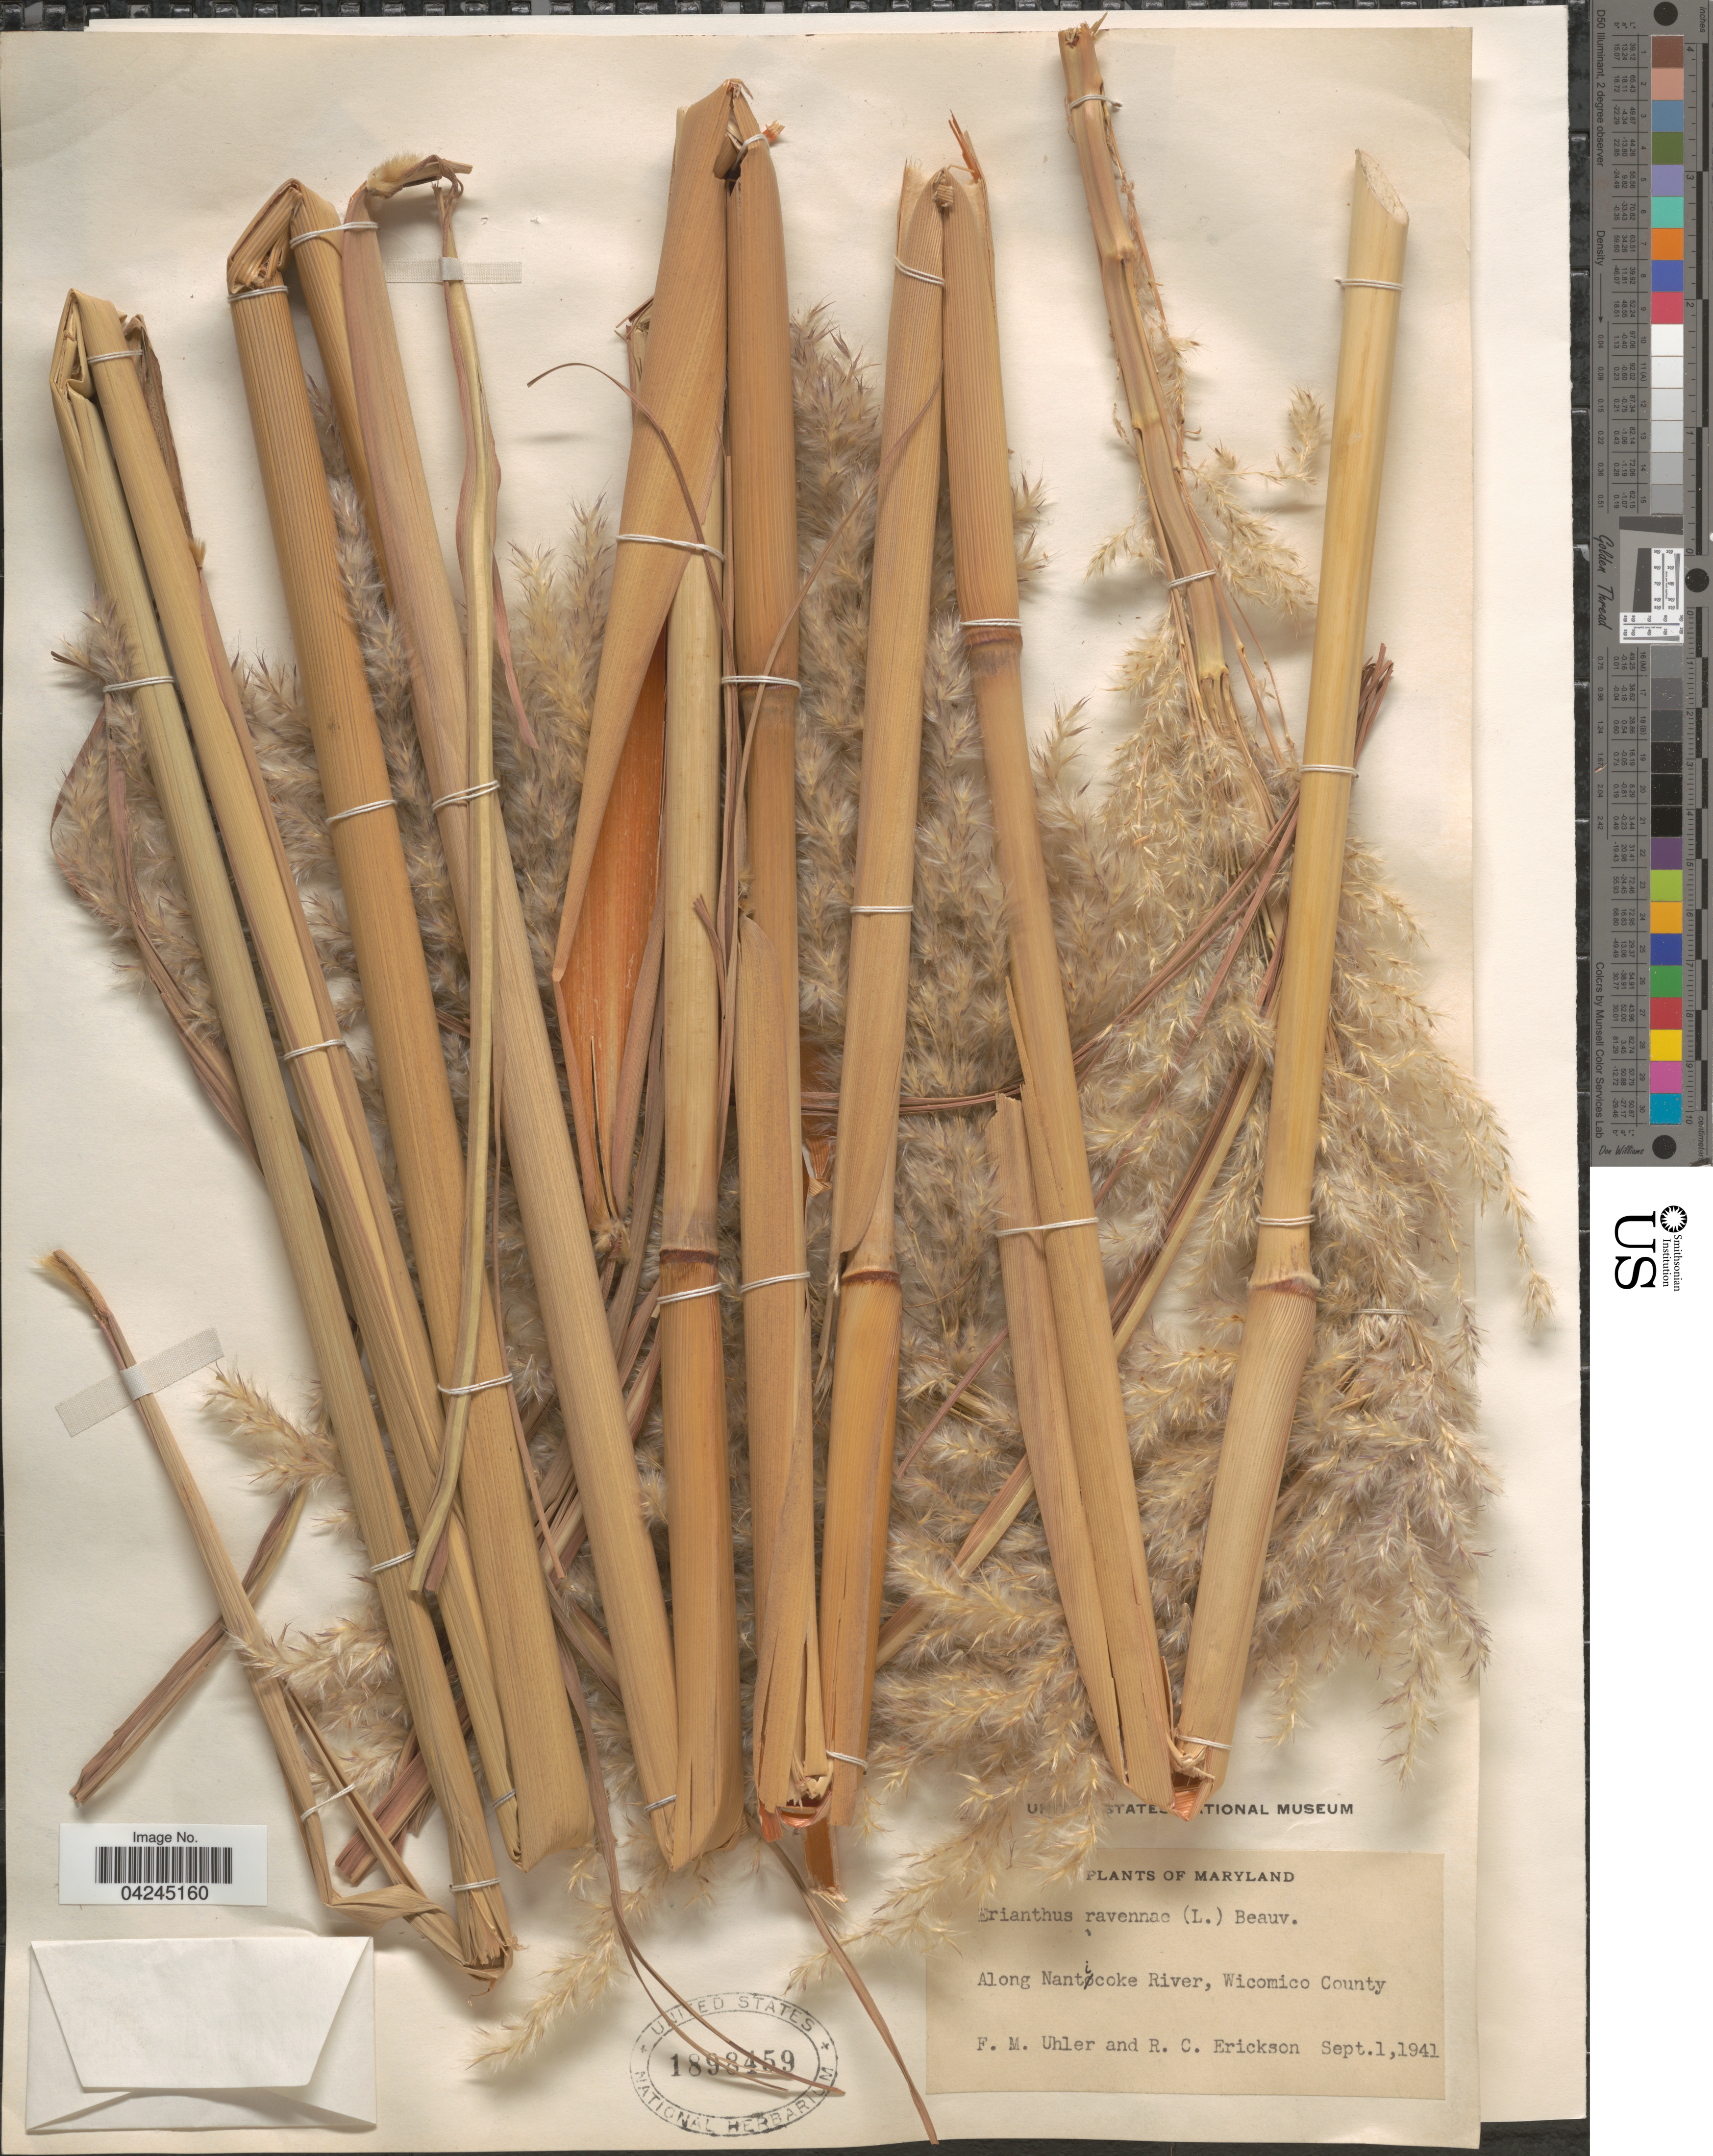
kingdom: Plantae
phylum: Tracheophyta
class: Liliopsida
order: Poales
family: Poaceae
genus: Erianthus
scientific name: Erianthus giganteus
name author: (Walter) P. Beauv.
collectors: F. M. Uhler & R. Erickson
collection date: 1941-09-01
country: United States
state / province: Maryland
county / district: Wicomico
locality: Along Nanticoke River, Wicomico County.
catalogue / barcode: US 1898459